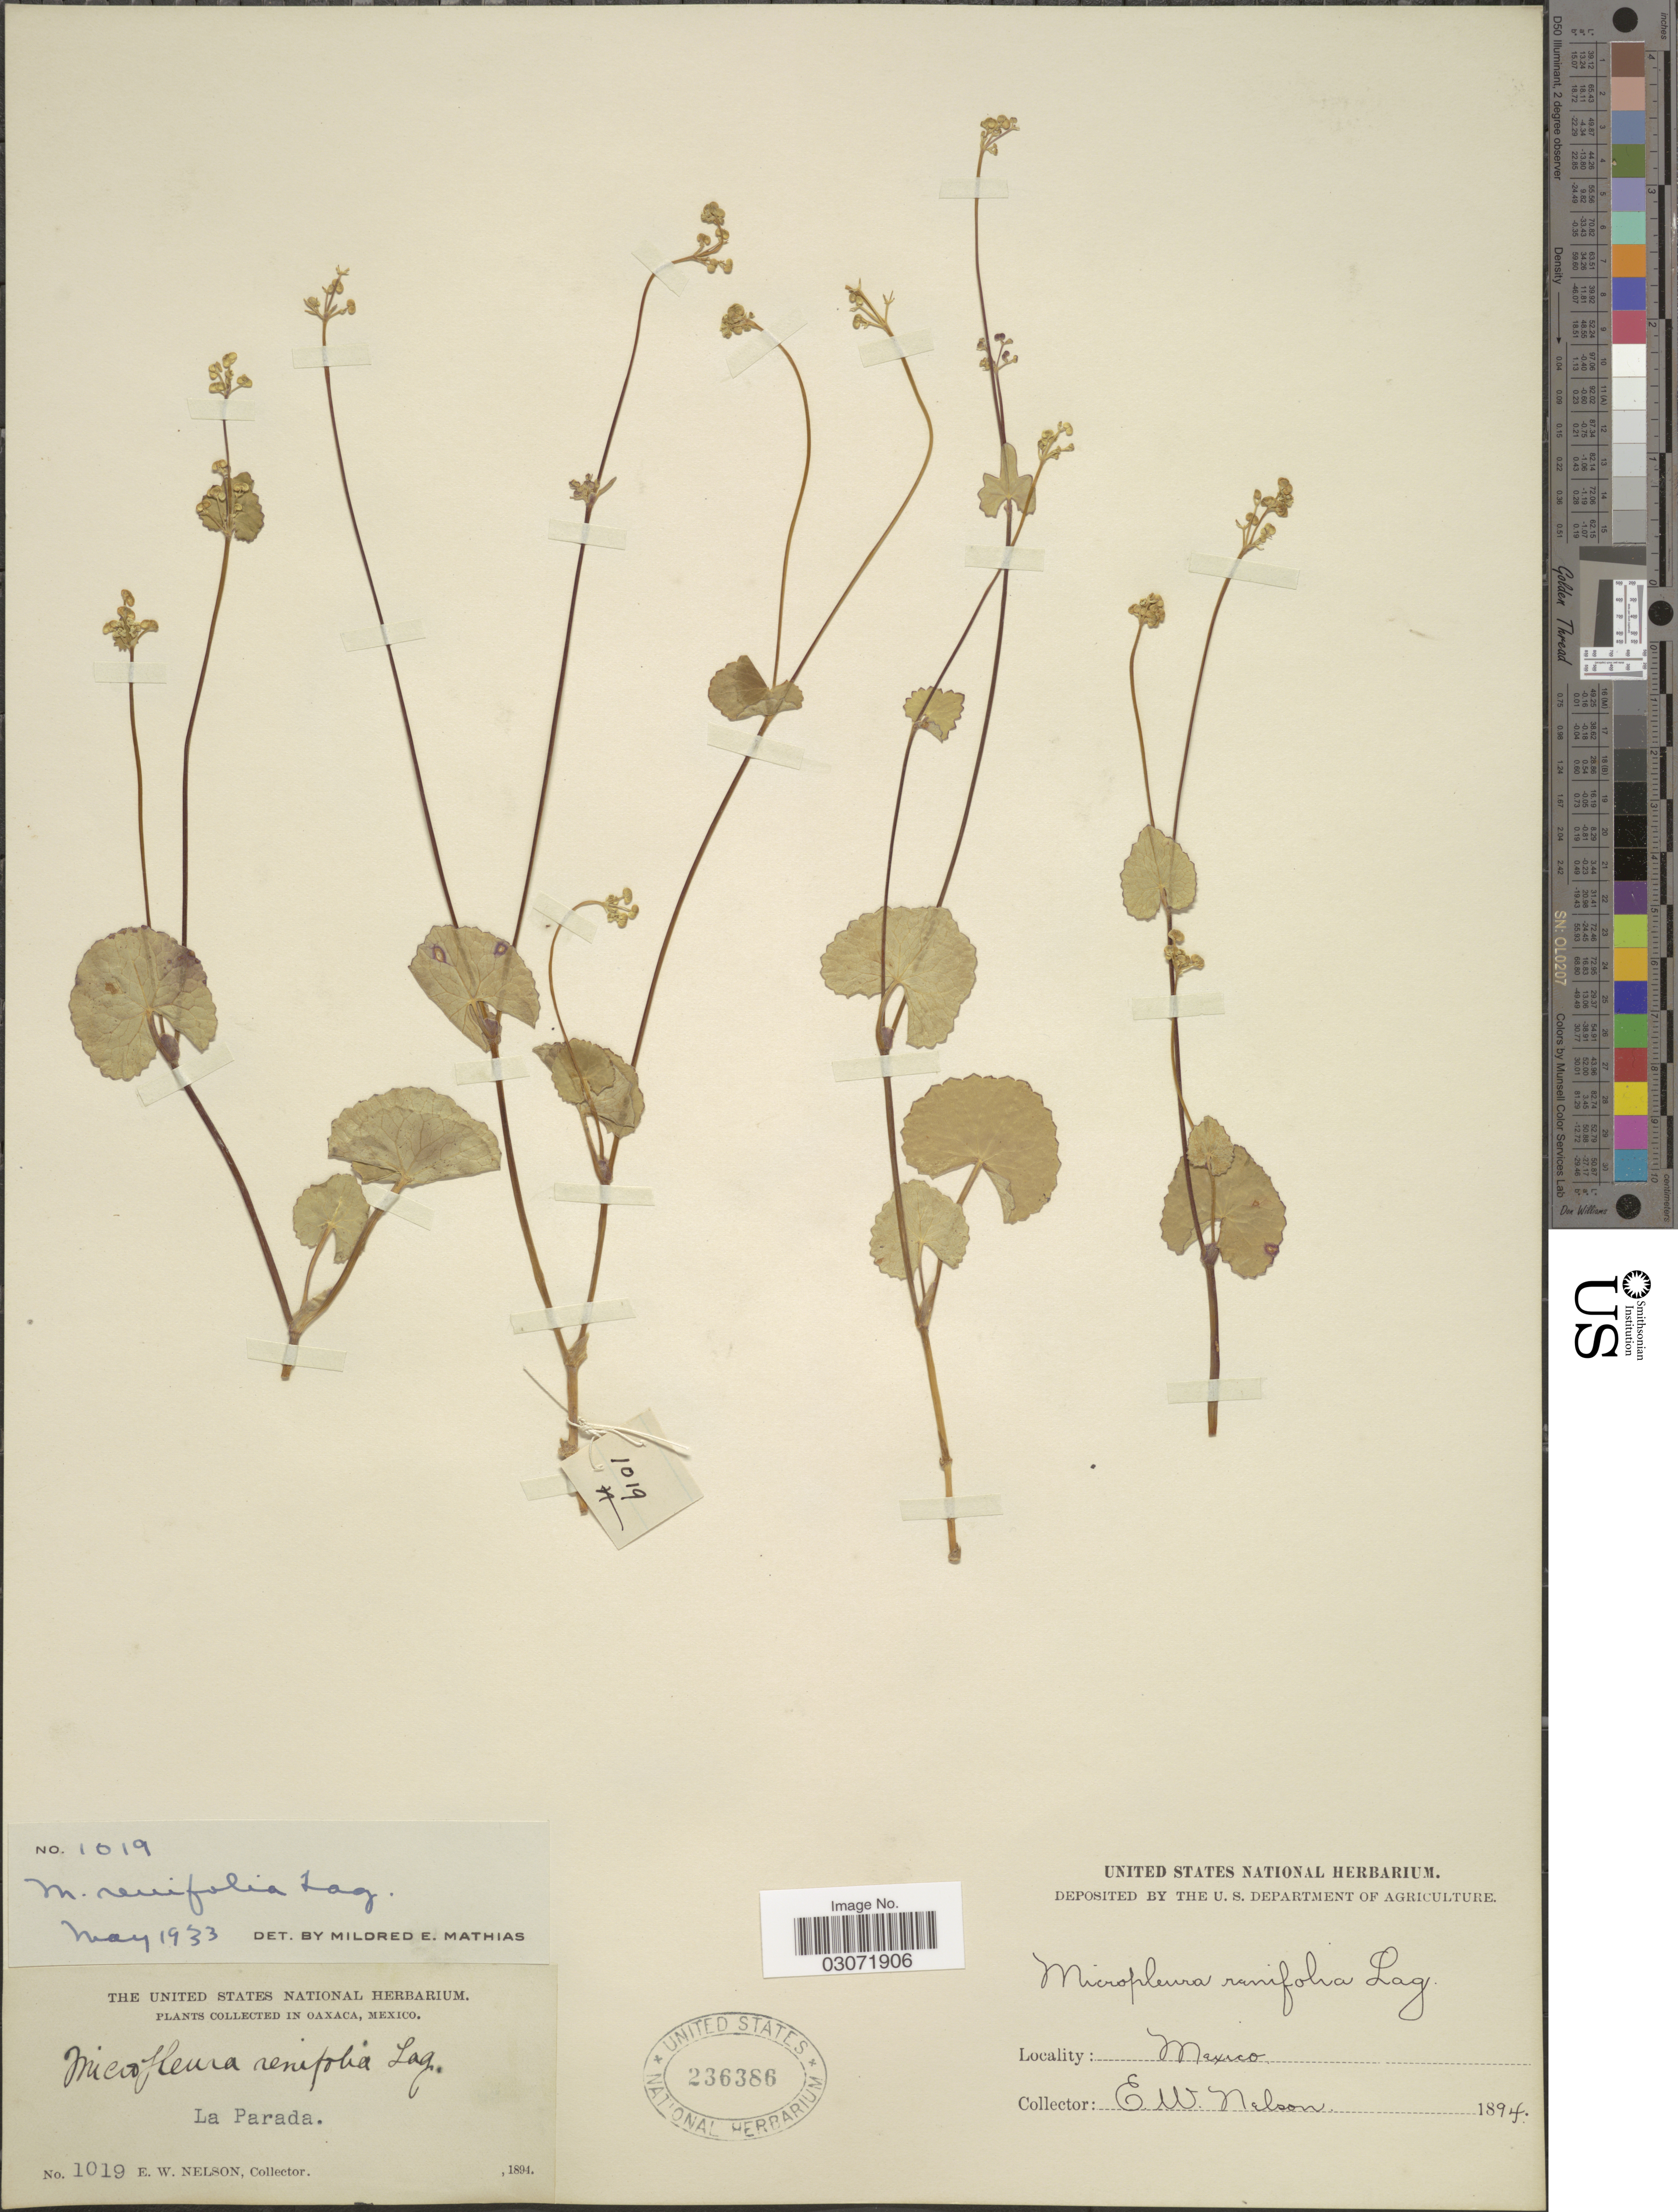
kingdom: Plantae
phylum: Tracheophyta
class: Magnoliopsida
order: Apiales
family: Apiaceae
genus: Micropleura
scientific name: Micropleura renifolia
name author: Lag.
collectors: E. W. Nelson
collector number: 1019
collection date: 1894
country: Mexico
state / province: Oaxaca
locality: La Parada.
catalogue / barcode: US 236386